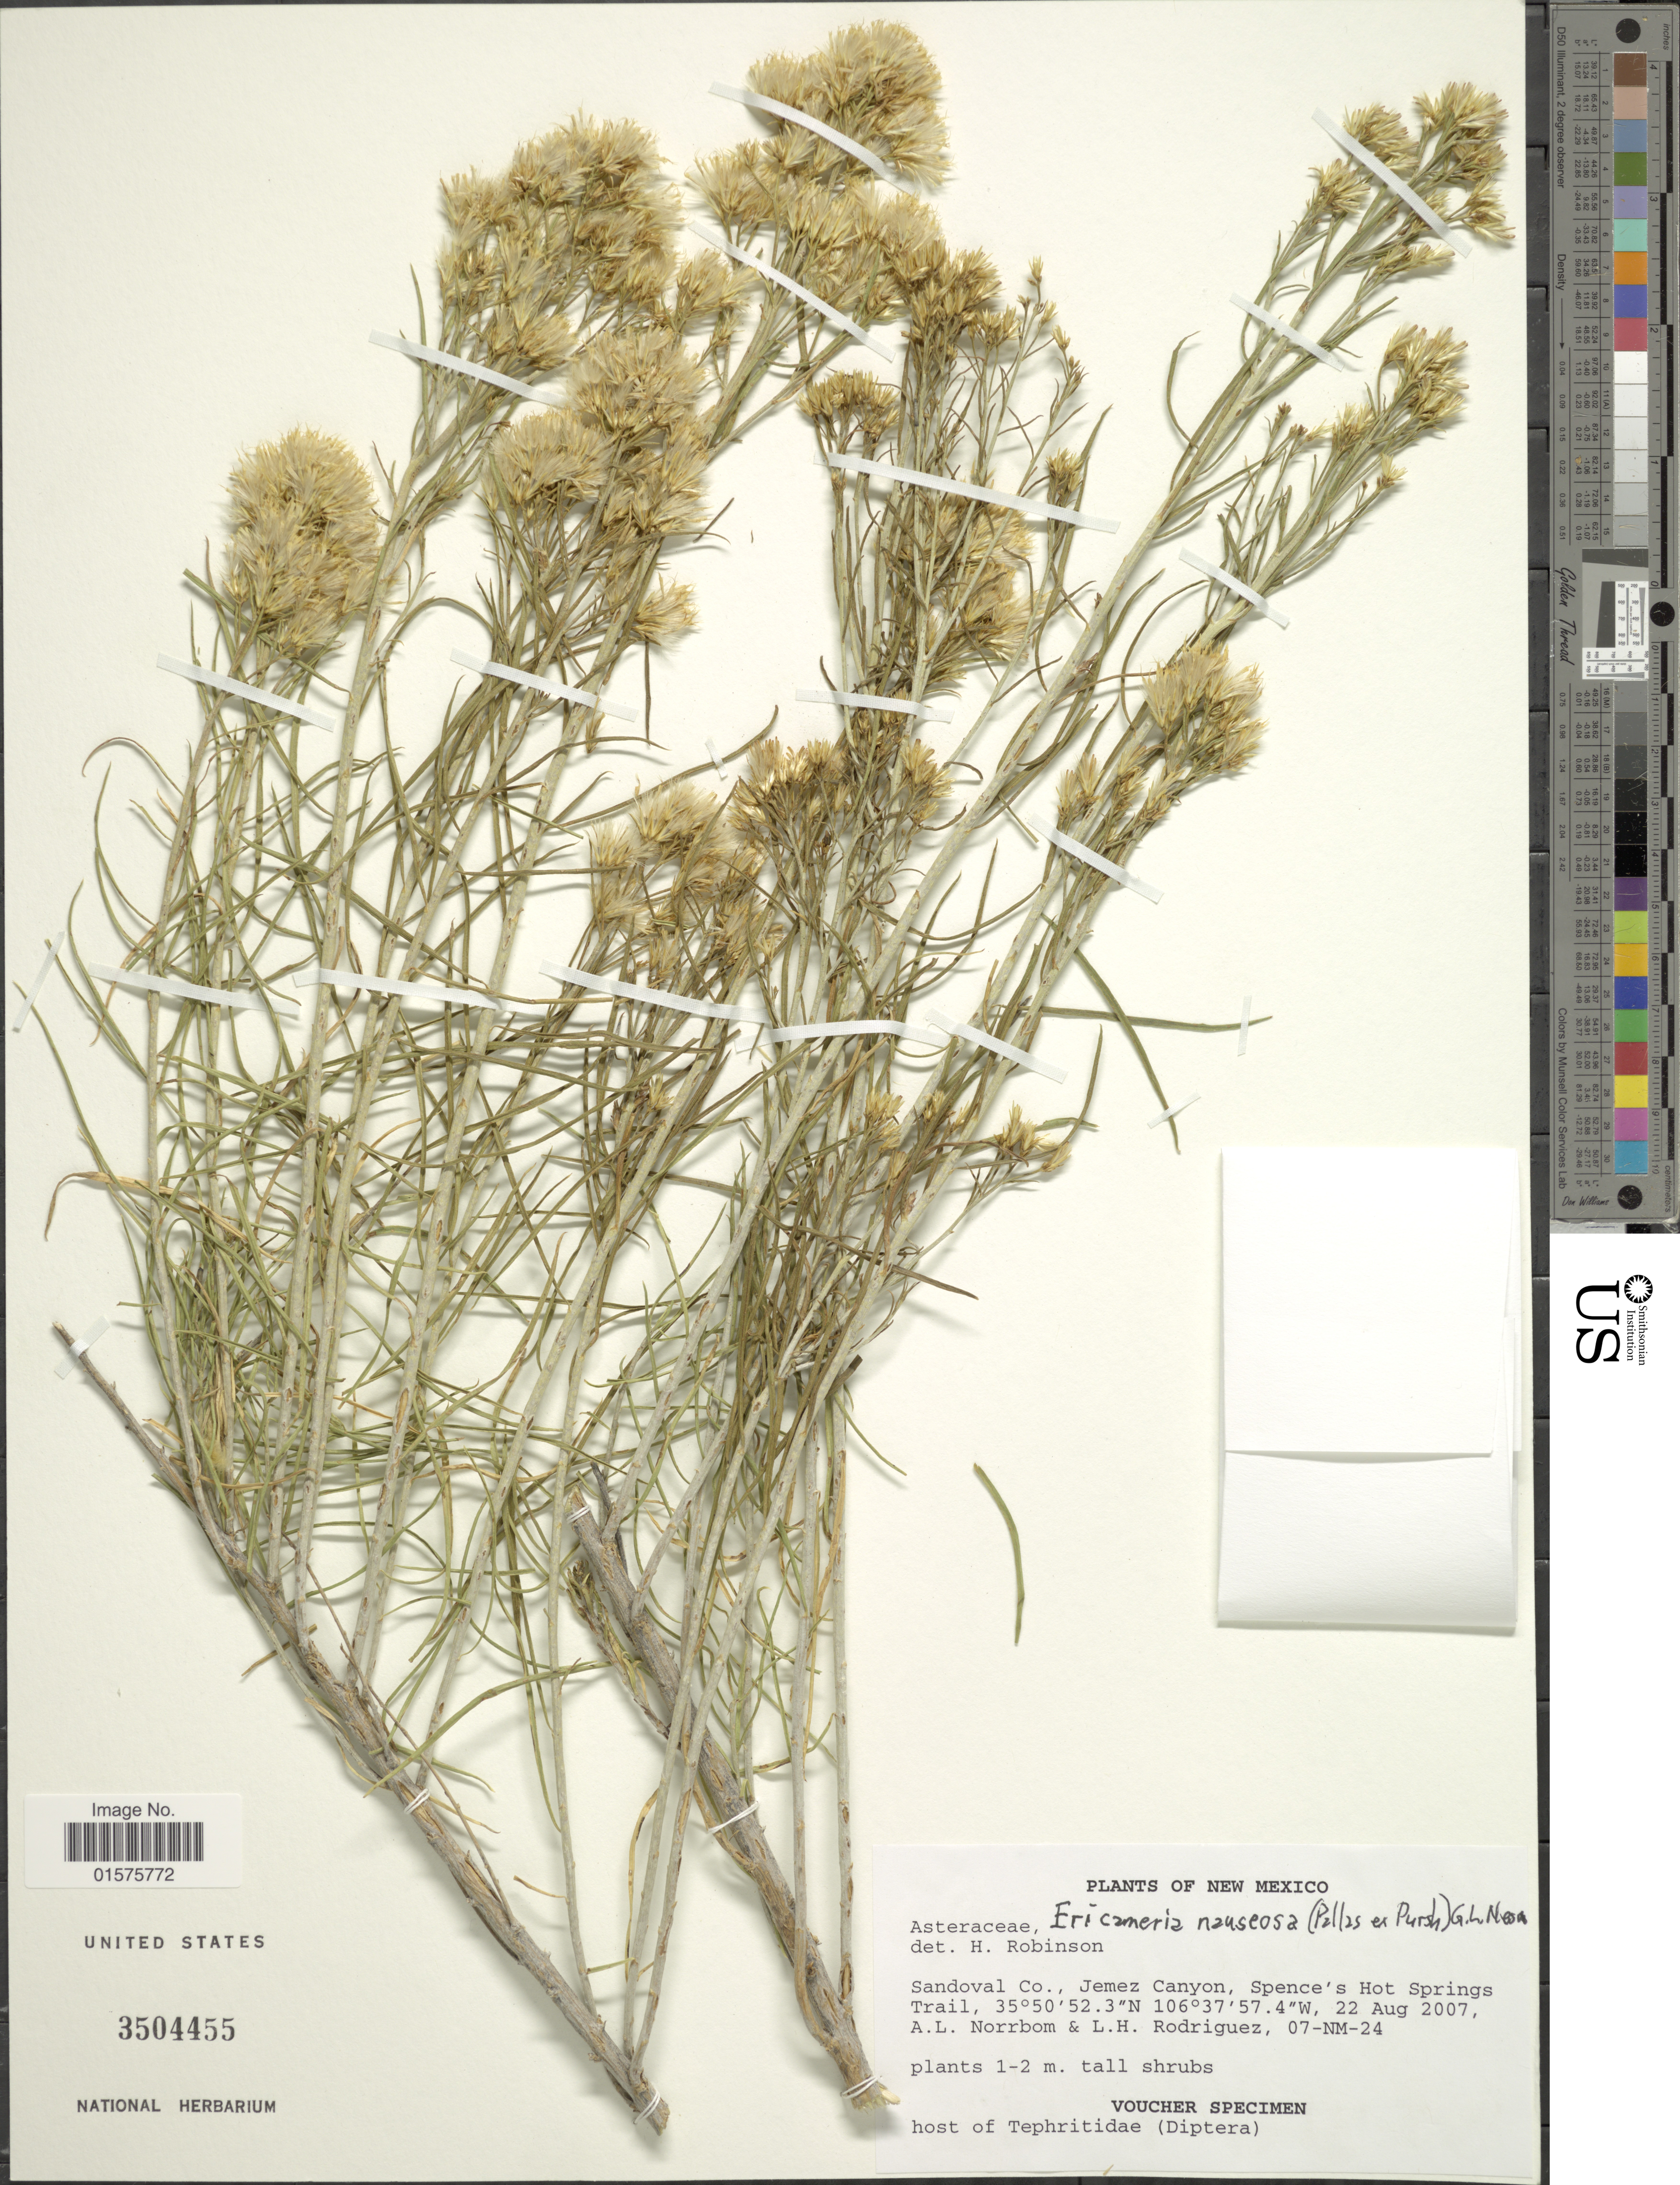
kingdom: Plantae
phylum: Tracheophyta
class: Magnoliopsida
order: Asterales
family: Asteraceae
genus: Ericameria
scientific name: Ericameria nauseosa var. graveolens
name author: (Nutt.) Reveal & Schuyler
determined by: Urbatsch, Lowell E., Curator (LSU), Louisiana State University (UNITED STATES)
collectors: A. L. Norrbom & L. Rodriguez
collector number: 07-NM-24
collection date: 2007-08-22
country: United States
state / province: New Mexico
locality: Sandoval Co., Jemez Canyon, Spence's Hot Springs Trail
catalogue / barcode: US 3504455